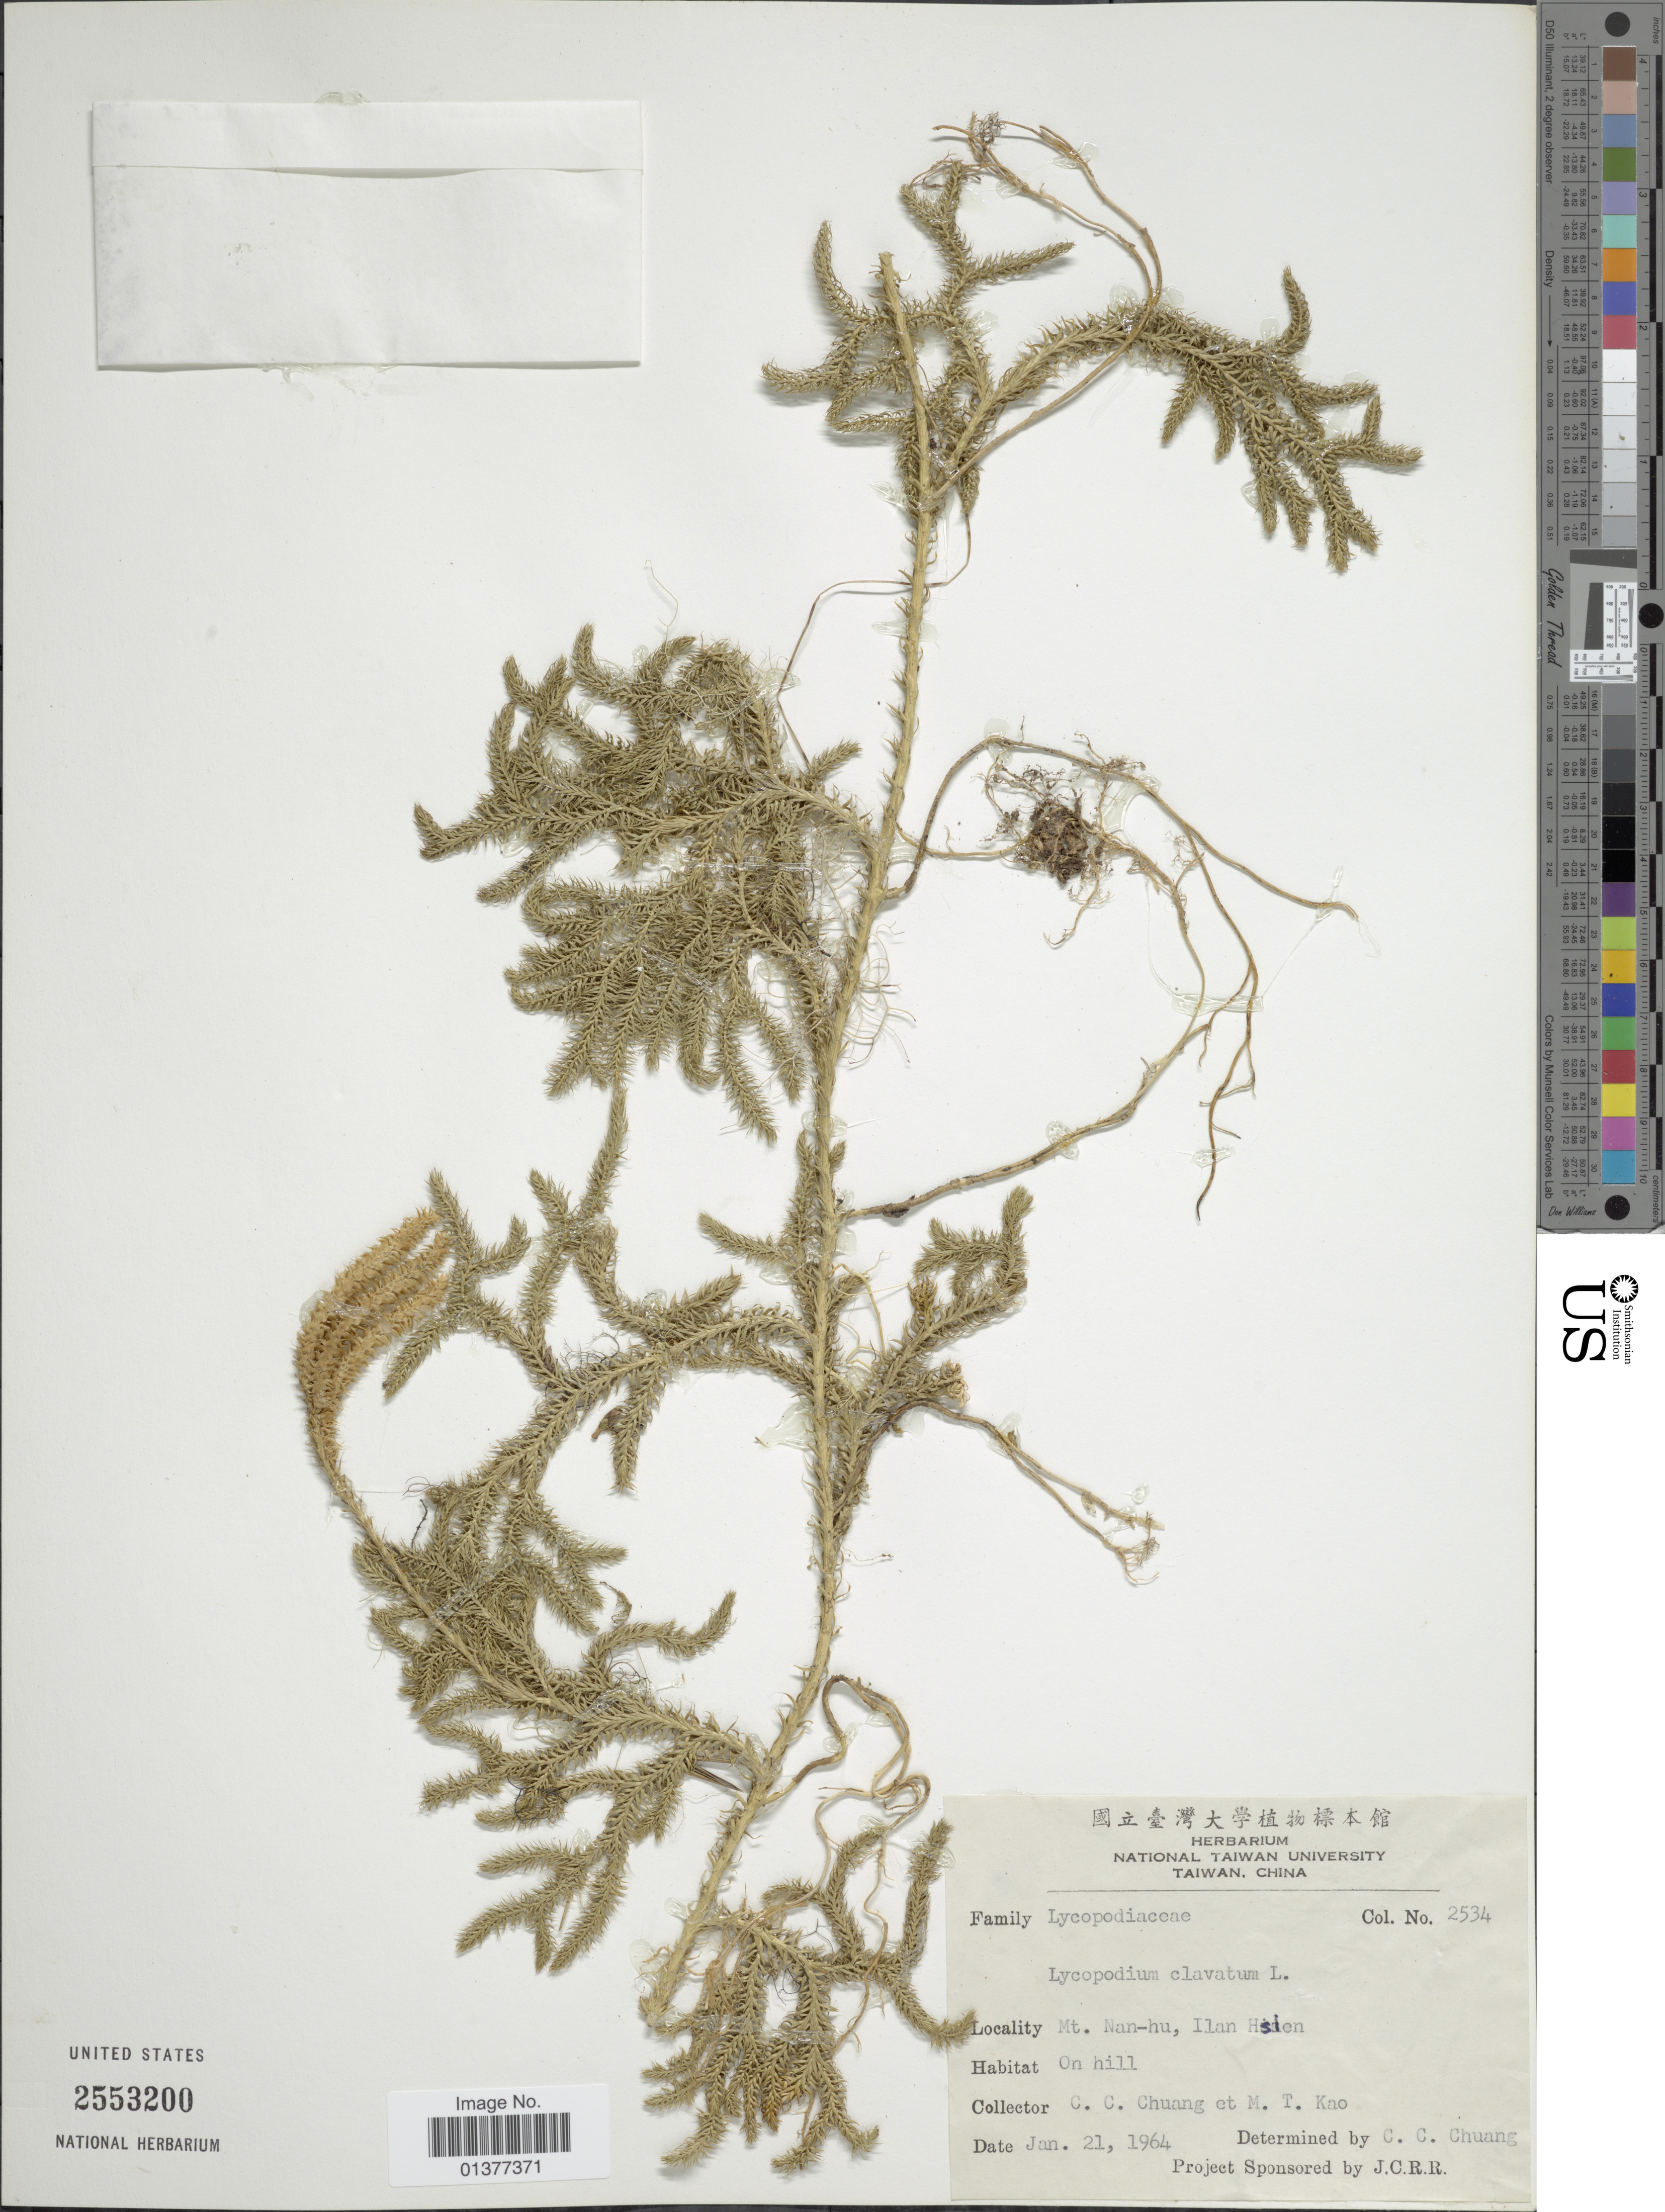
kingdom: Plantae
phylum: Tracheophyta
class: Lycopodiopsida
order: Lycopodiales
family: Lycopodiaceae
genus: Lycopodium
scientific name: Lycopodium clavatum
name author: L.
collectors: C. C. Chuang & M. T. Kao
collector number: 2534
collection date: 1964-01-21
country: Taiwan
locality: Mt. Nan-hu, Ilan Hsien, on hill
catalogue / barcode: US 2553200